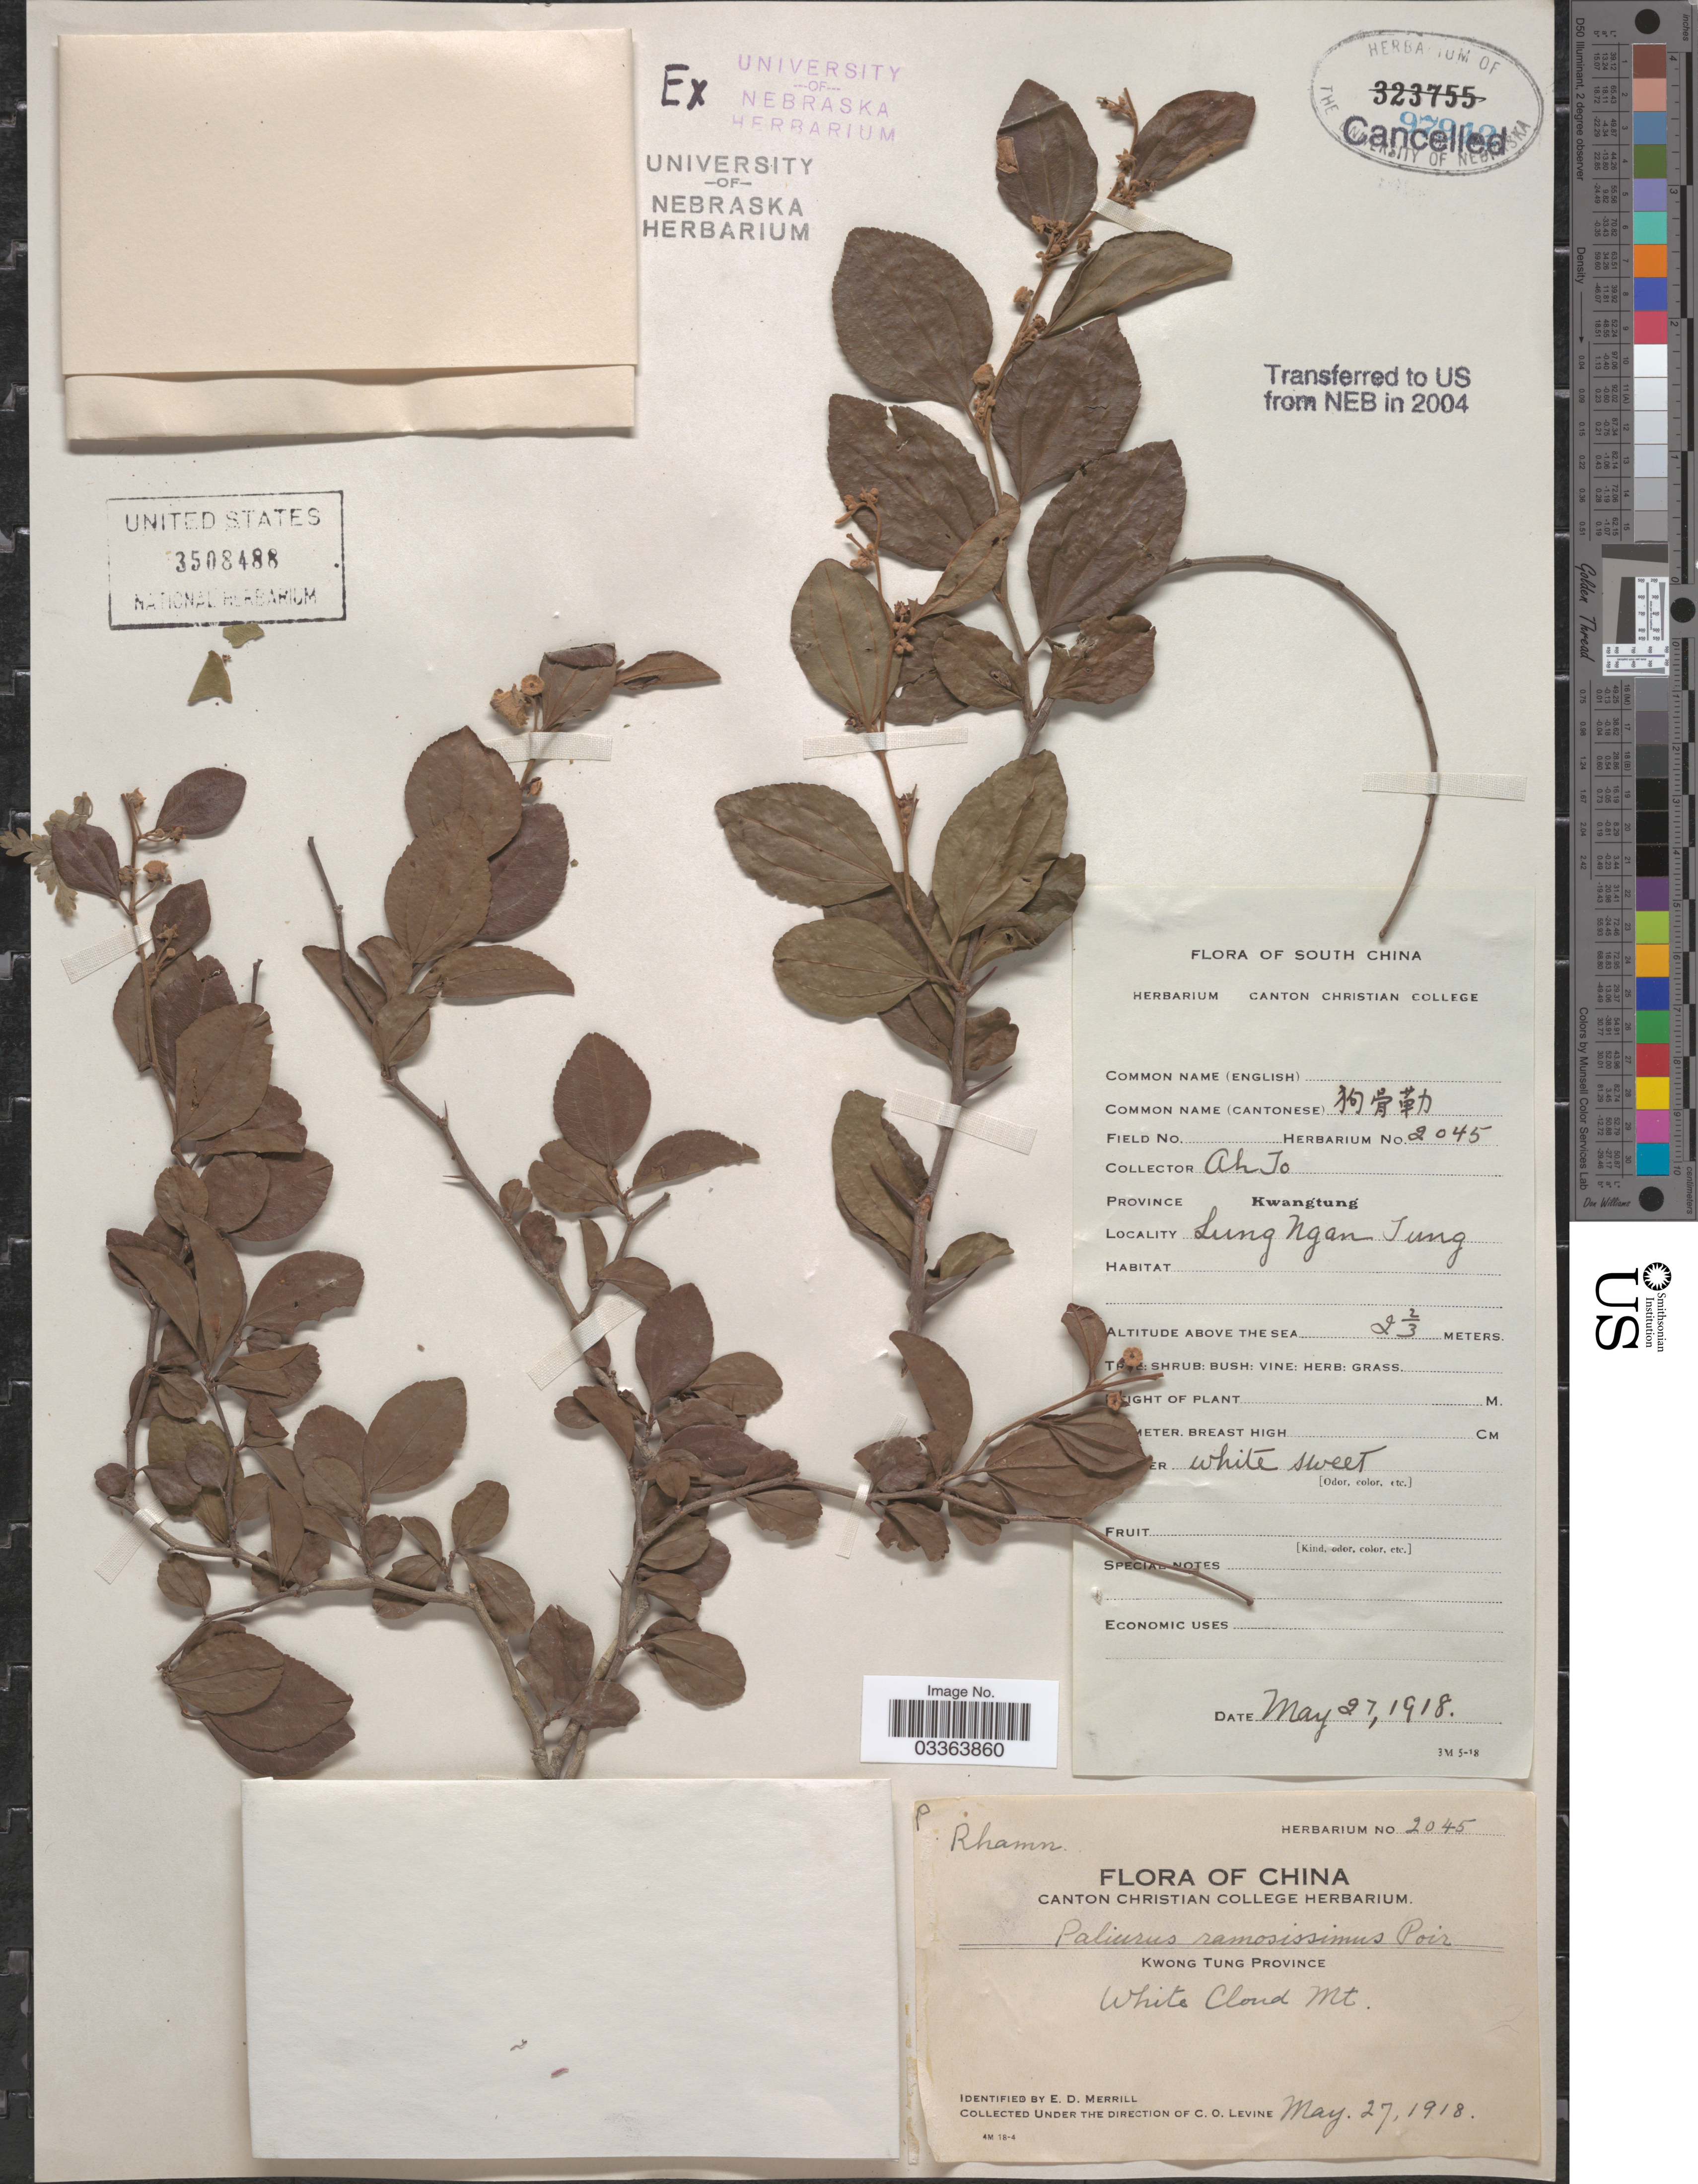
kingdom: Plantae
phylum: Tracheophyta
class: Magnoliopsida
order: Rosales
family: Rhamnaceae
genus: Paliurus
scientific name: Paliurus ramosissimus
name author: (Lour.) Poir.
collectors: Ah To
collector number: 2045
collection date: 1918-05-27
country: China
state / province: Guangdong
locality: Kwong Tung Province. White Cloud Mt. South China. Province Kwangtung. Lung Ngan Tung.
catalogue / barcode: US 3508488